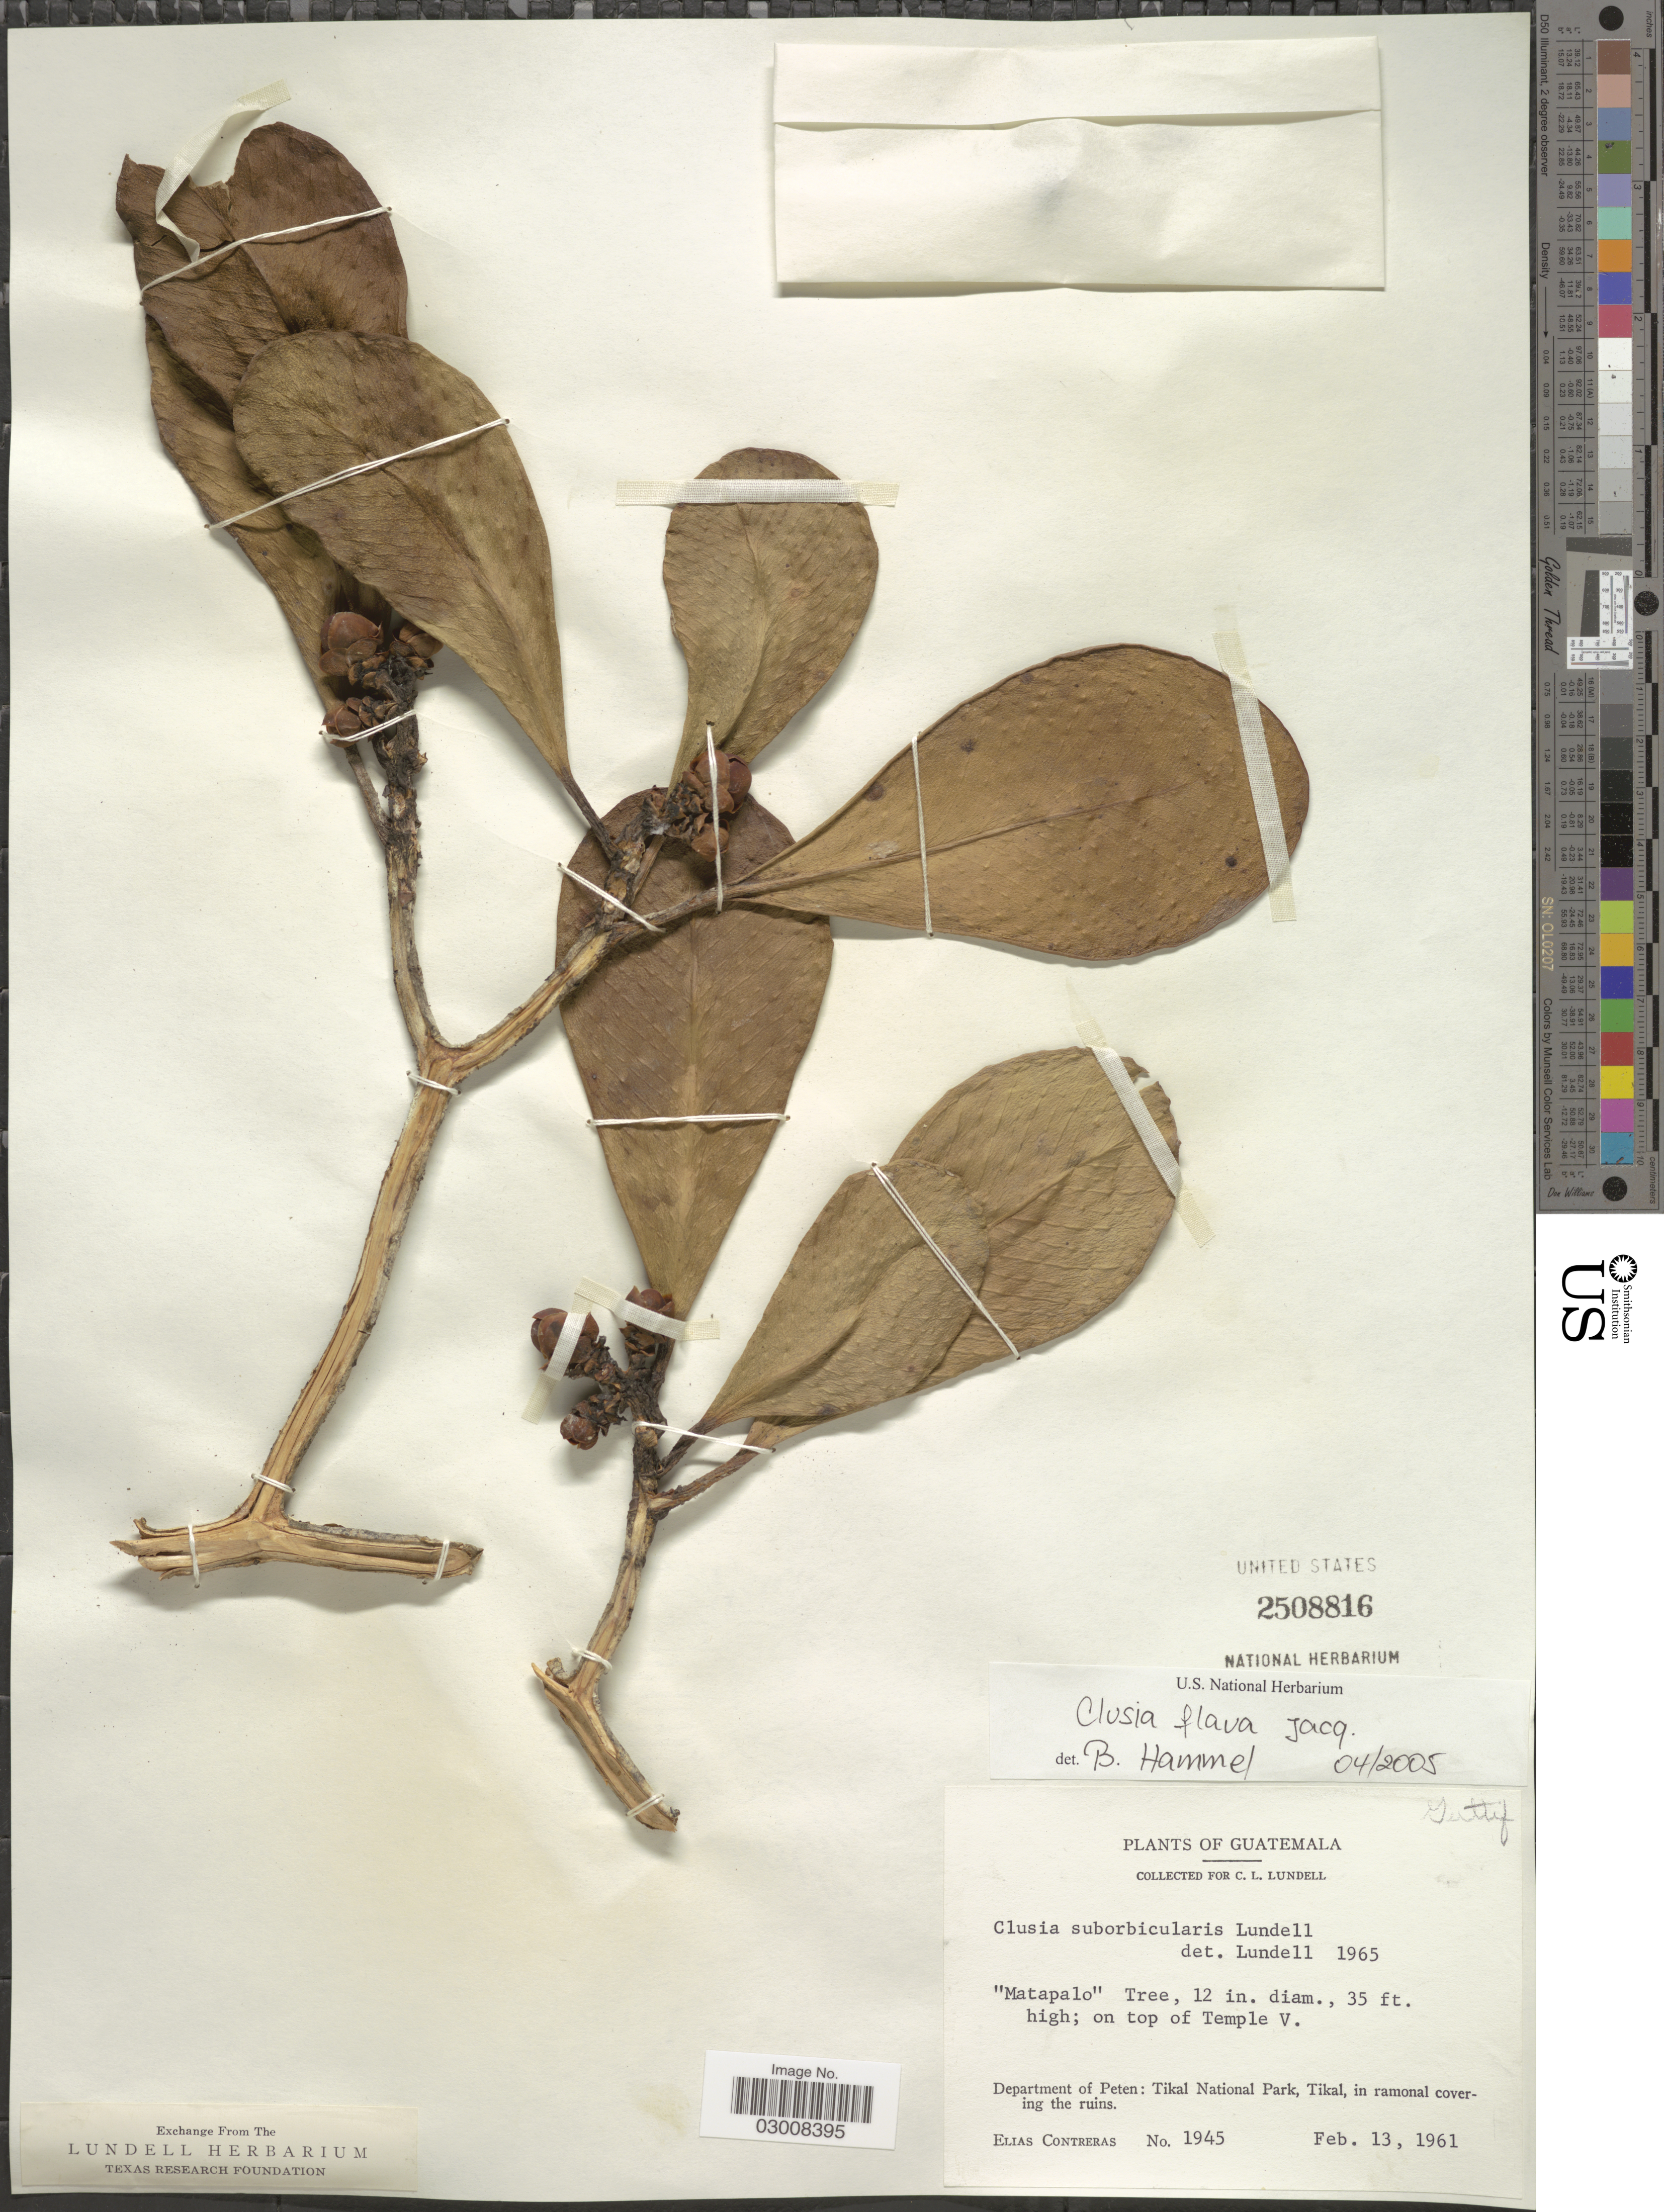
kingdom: Plantae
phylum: Tracheophyta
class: Magnoliopsida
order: Malpighiales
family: Clusiaceae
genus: Clusia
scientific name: Clusia flava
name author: Jacq.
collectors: E. Contreras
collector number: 1945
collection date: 1961-02-13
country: Guatemala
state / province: El Petén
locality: On top of Temple V., Department of Peten: Tikal National Park, Tikal, in ramonal covering the ruins.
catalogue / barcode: US 2508816